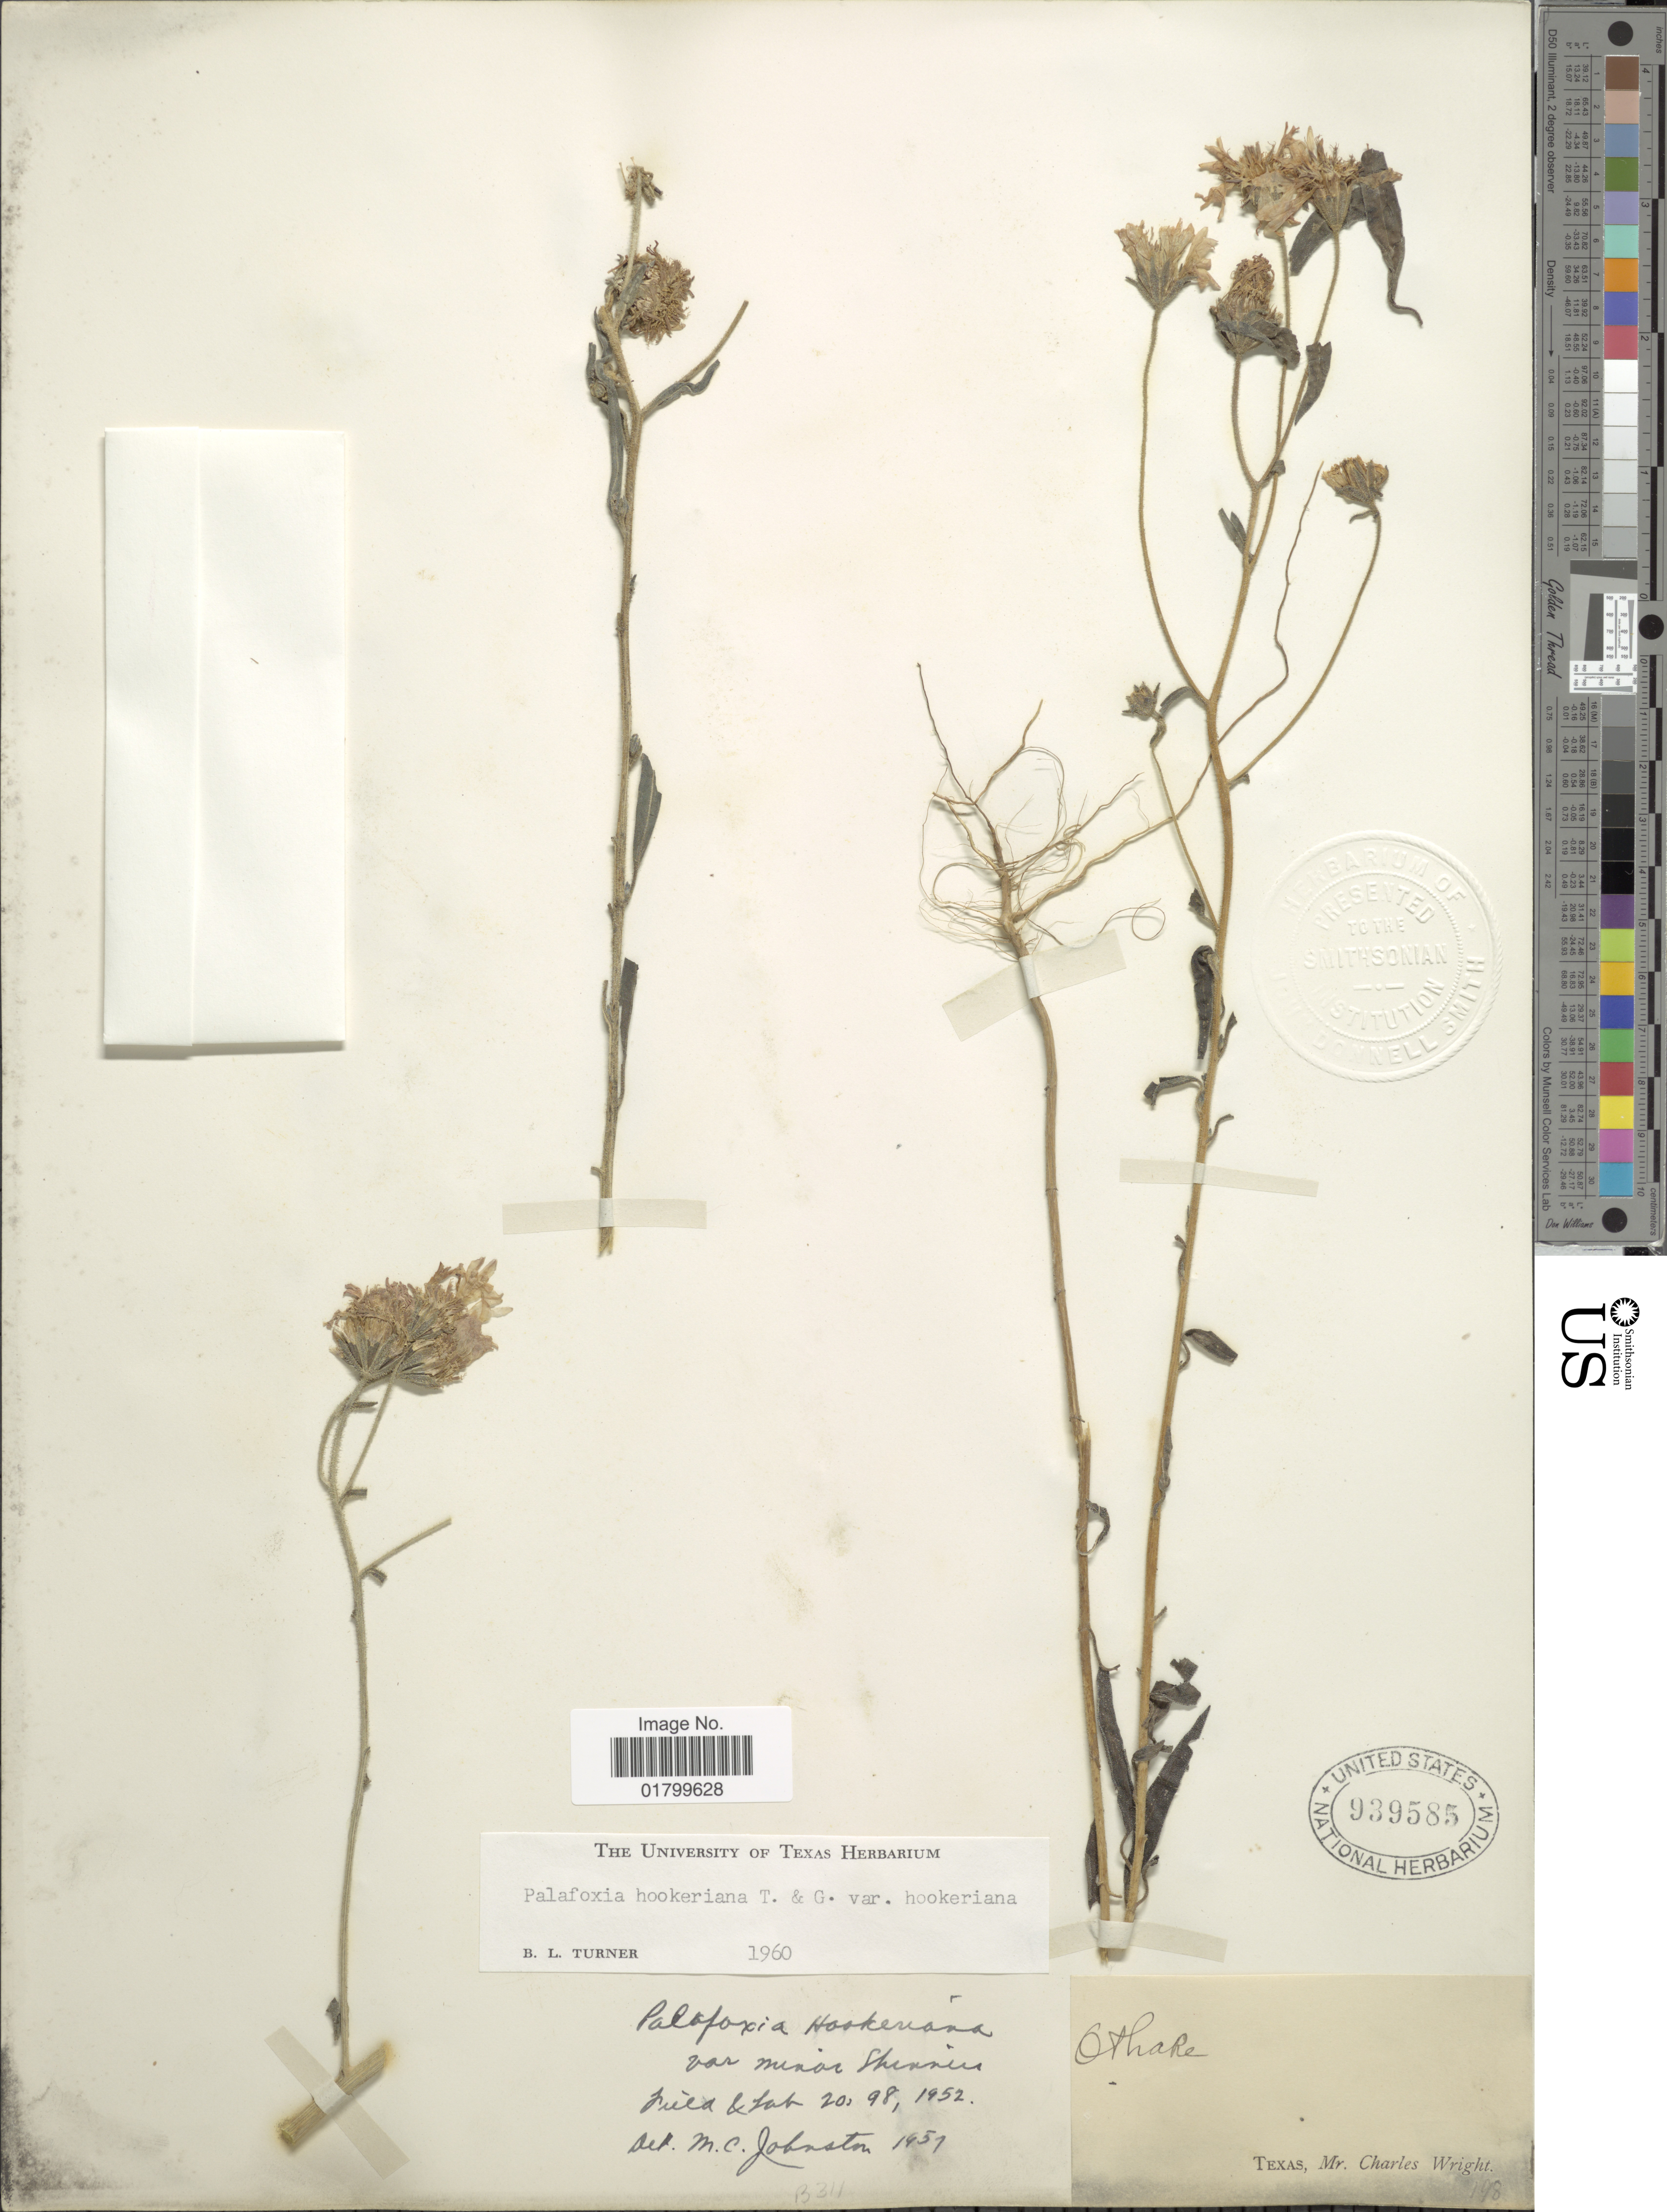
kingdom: Plantae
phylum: Tracheophyta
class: Magnoliopsida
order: Asterales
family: Asteraceae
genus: Palafoxia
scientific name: Palafoxia hookeriana var. hookeriana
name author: Torr. & A. Gray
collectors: C. Wright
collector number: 2098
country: United States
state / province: Texas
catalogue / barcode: US 939585